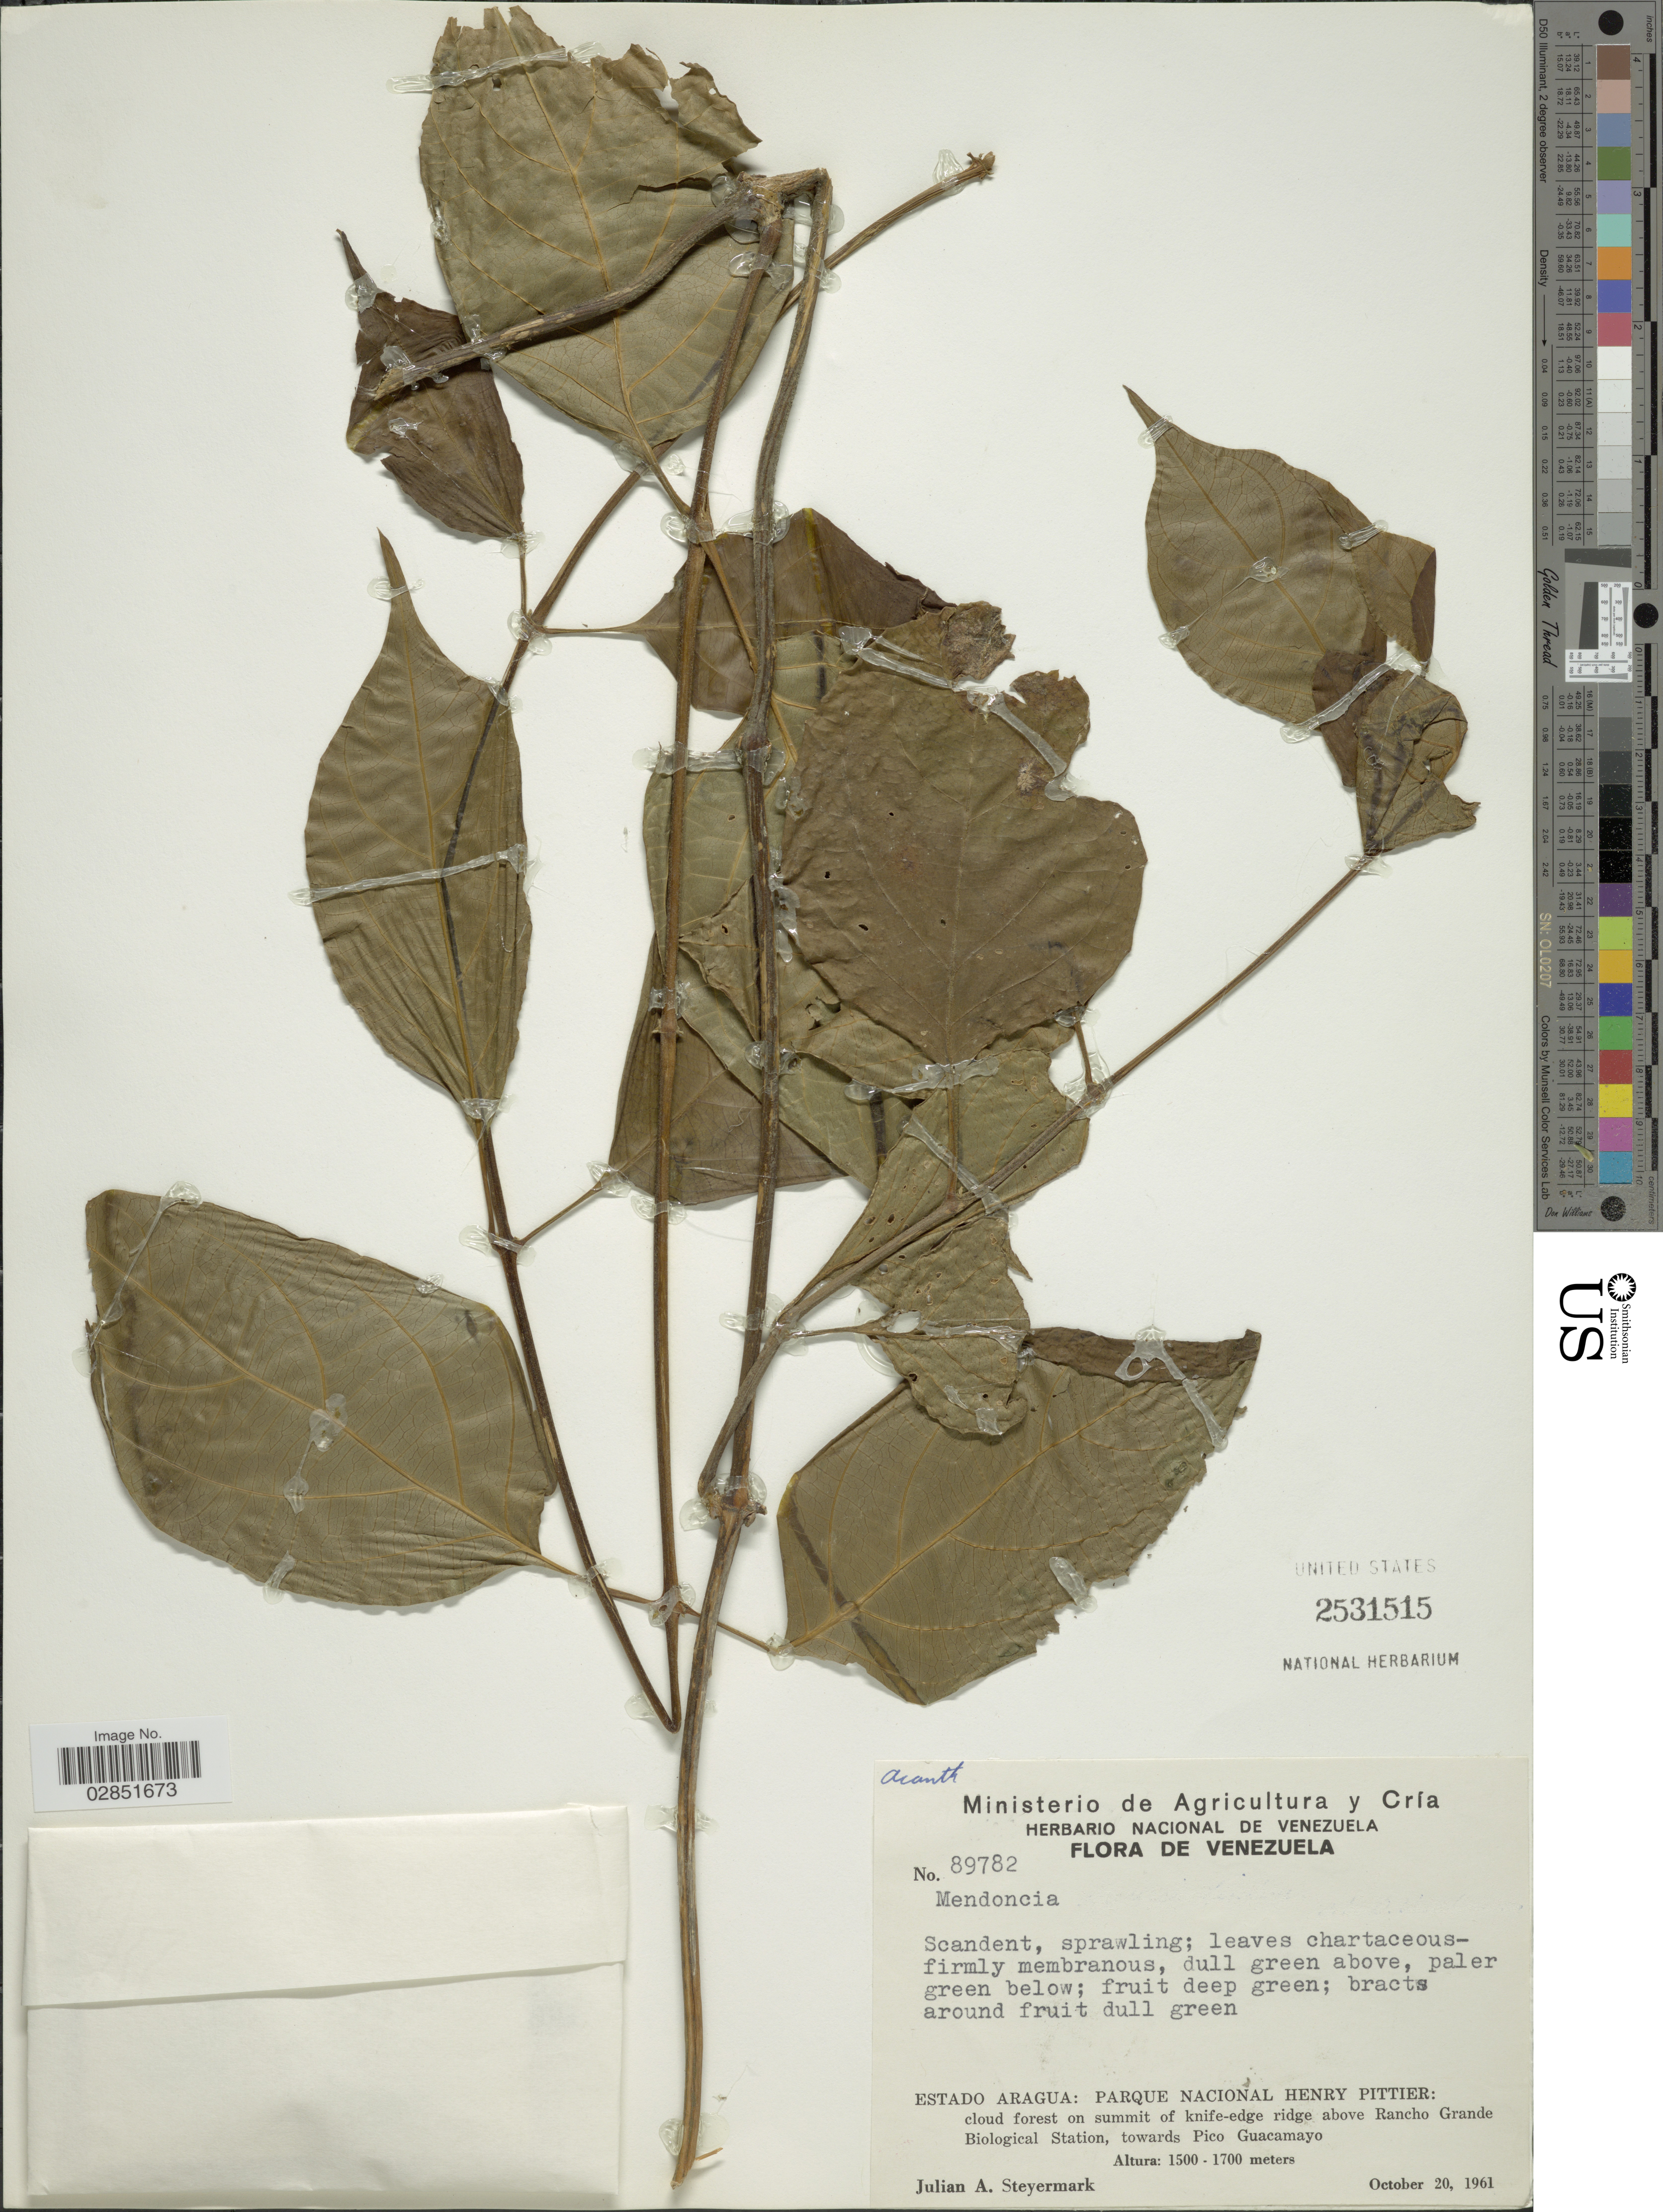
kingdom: Plantae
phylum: Tracheophyta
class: Magnoliopsida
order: Lamiales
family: Acanthaceae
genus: Mendoncia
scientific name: Mendoncia sp.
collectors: J. Steyermark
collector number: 89782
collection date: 1961-10-20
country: Venezuela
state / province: Aragua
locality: Parque Nacional Henry Pittier: cloud forest on summit of knife-edge ridge above Rancho Grande Biological Station, towards Pico Guacamayo.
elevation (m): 1500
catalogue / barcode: US 2531515